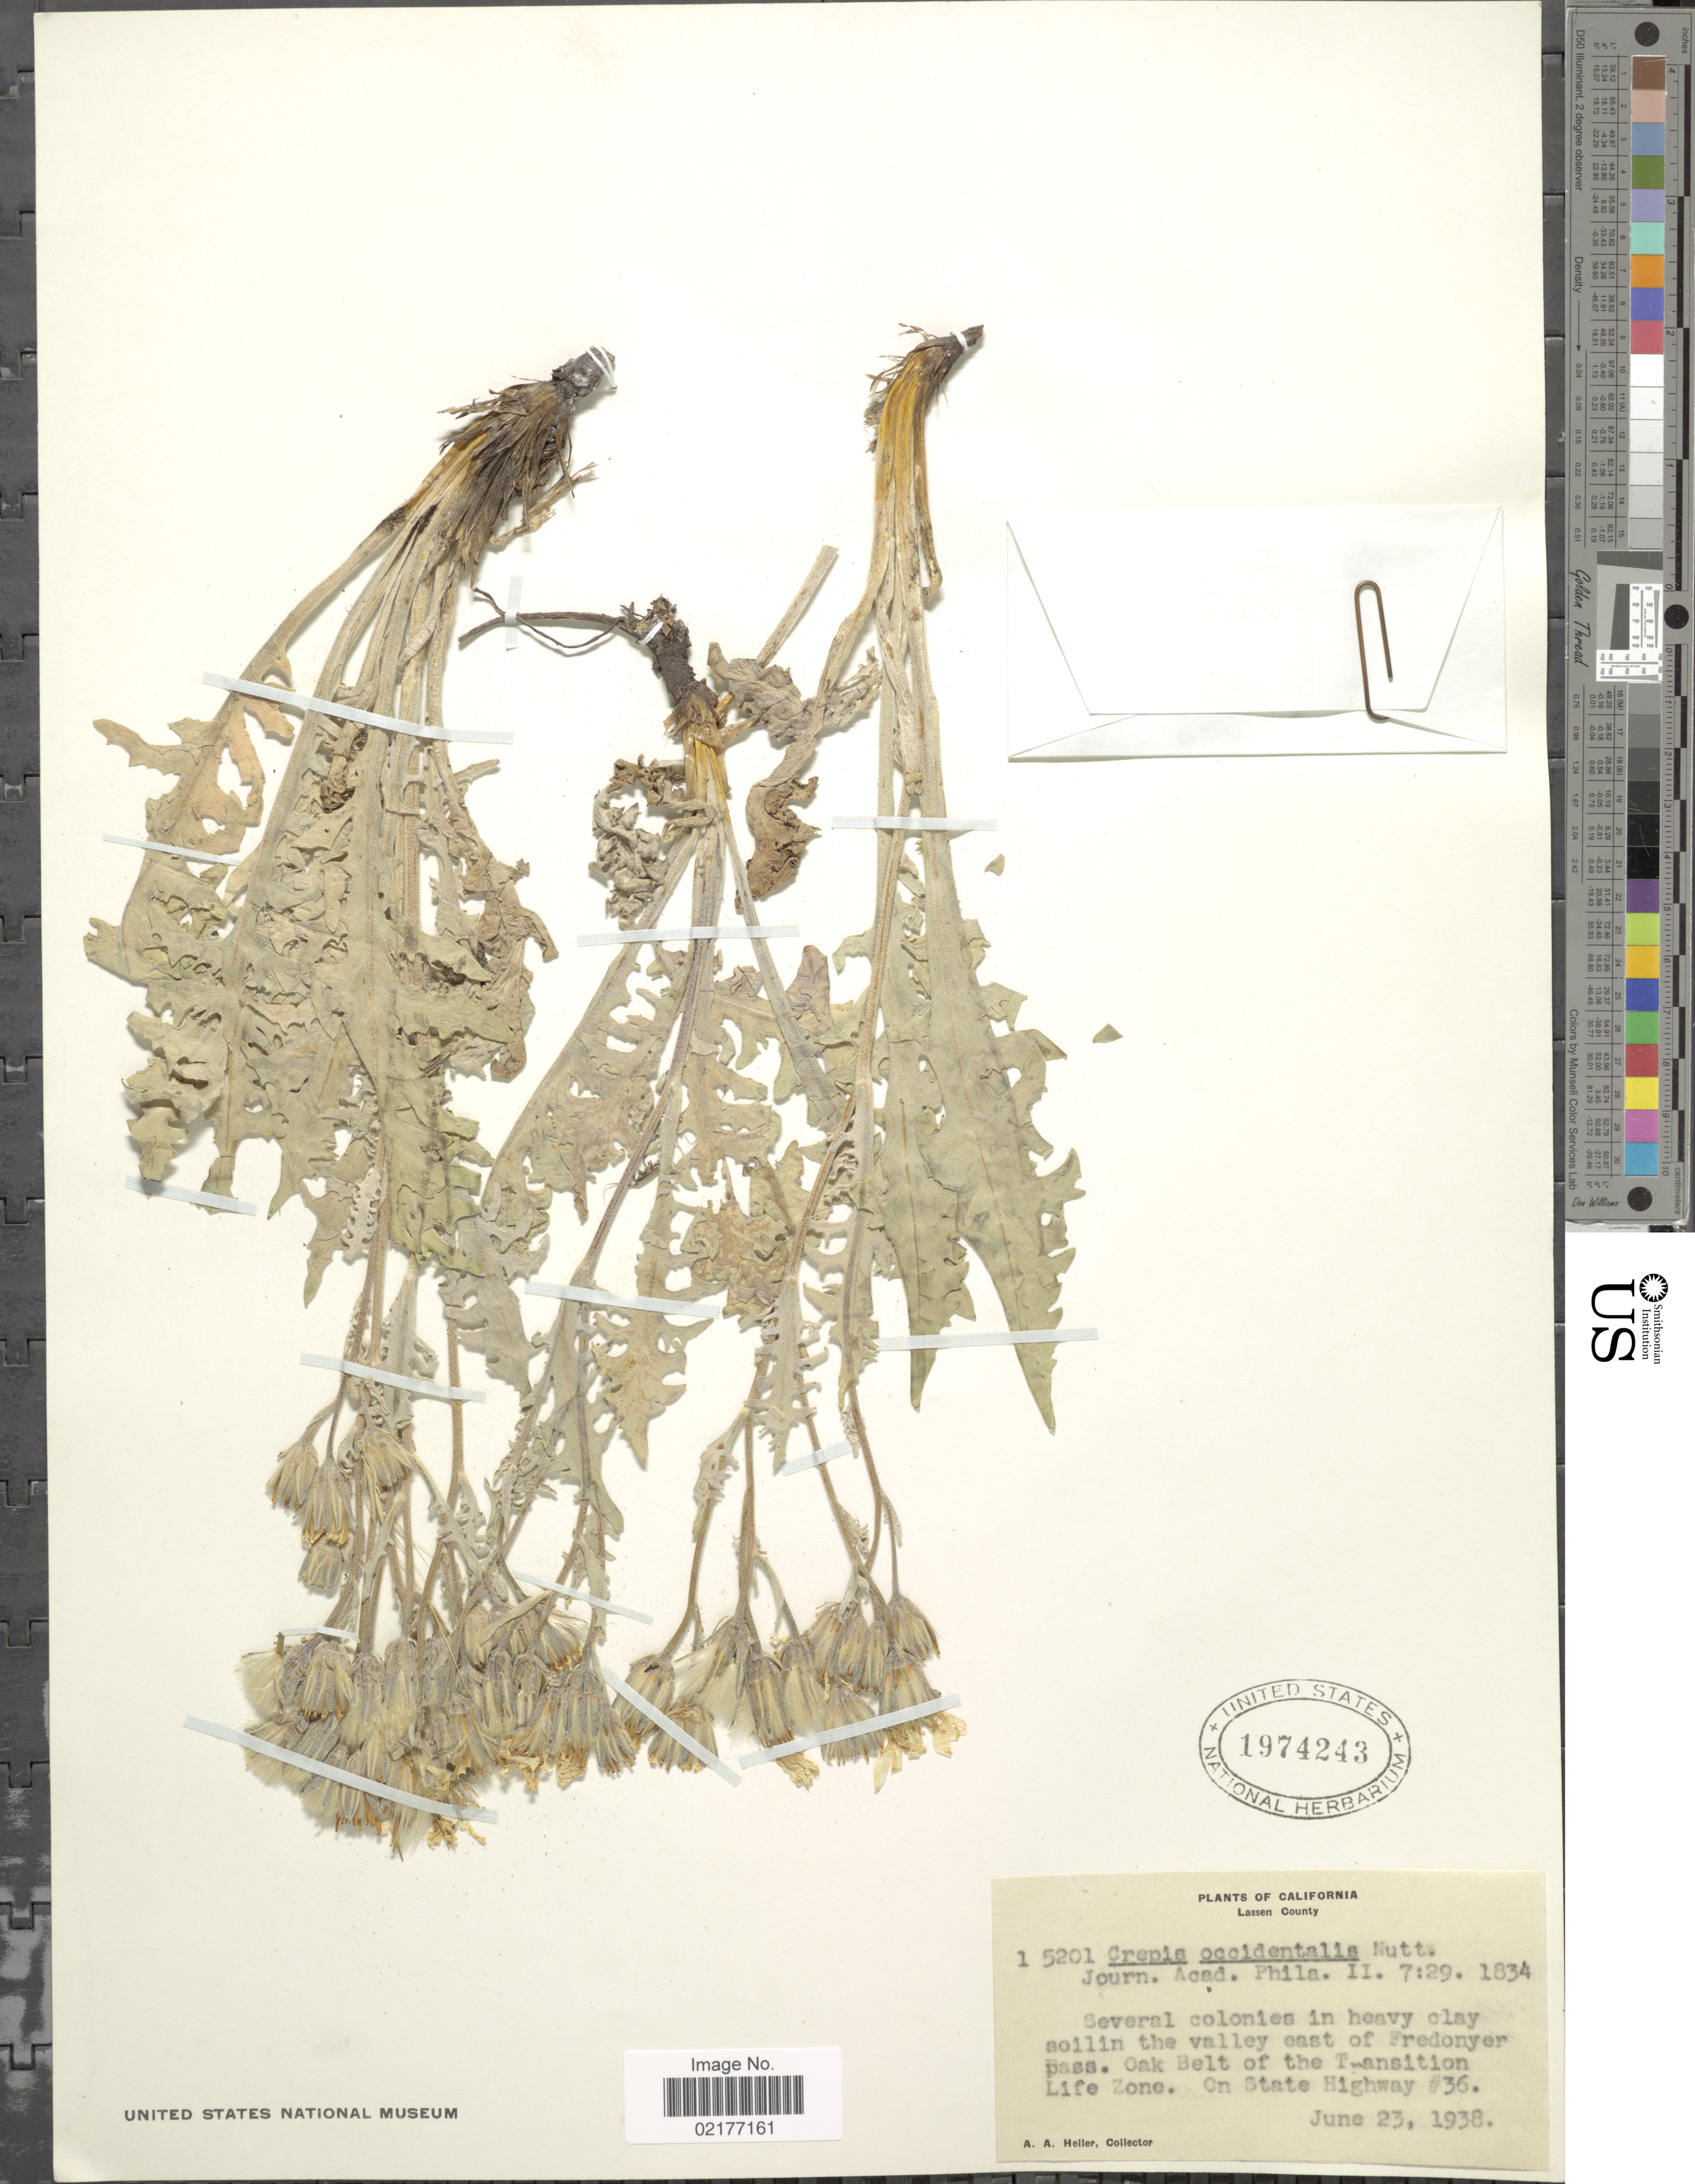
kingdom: Plantae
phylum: Tracheophyta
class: Magnoliopsida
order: Asterales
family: Asteraceae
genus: Crepis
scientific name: Crepis occidentalis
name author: Nutt.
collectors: A. A. Heller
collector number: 15201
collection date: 1938-06-23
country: United States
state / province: California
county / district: Lassen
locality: Lassen County, Several colonies in heavy clay soilin the valley east of Fredonyer pass, Oak Belt of the Transition Life Zone, In State Highway #36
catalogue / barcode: US 1974243